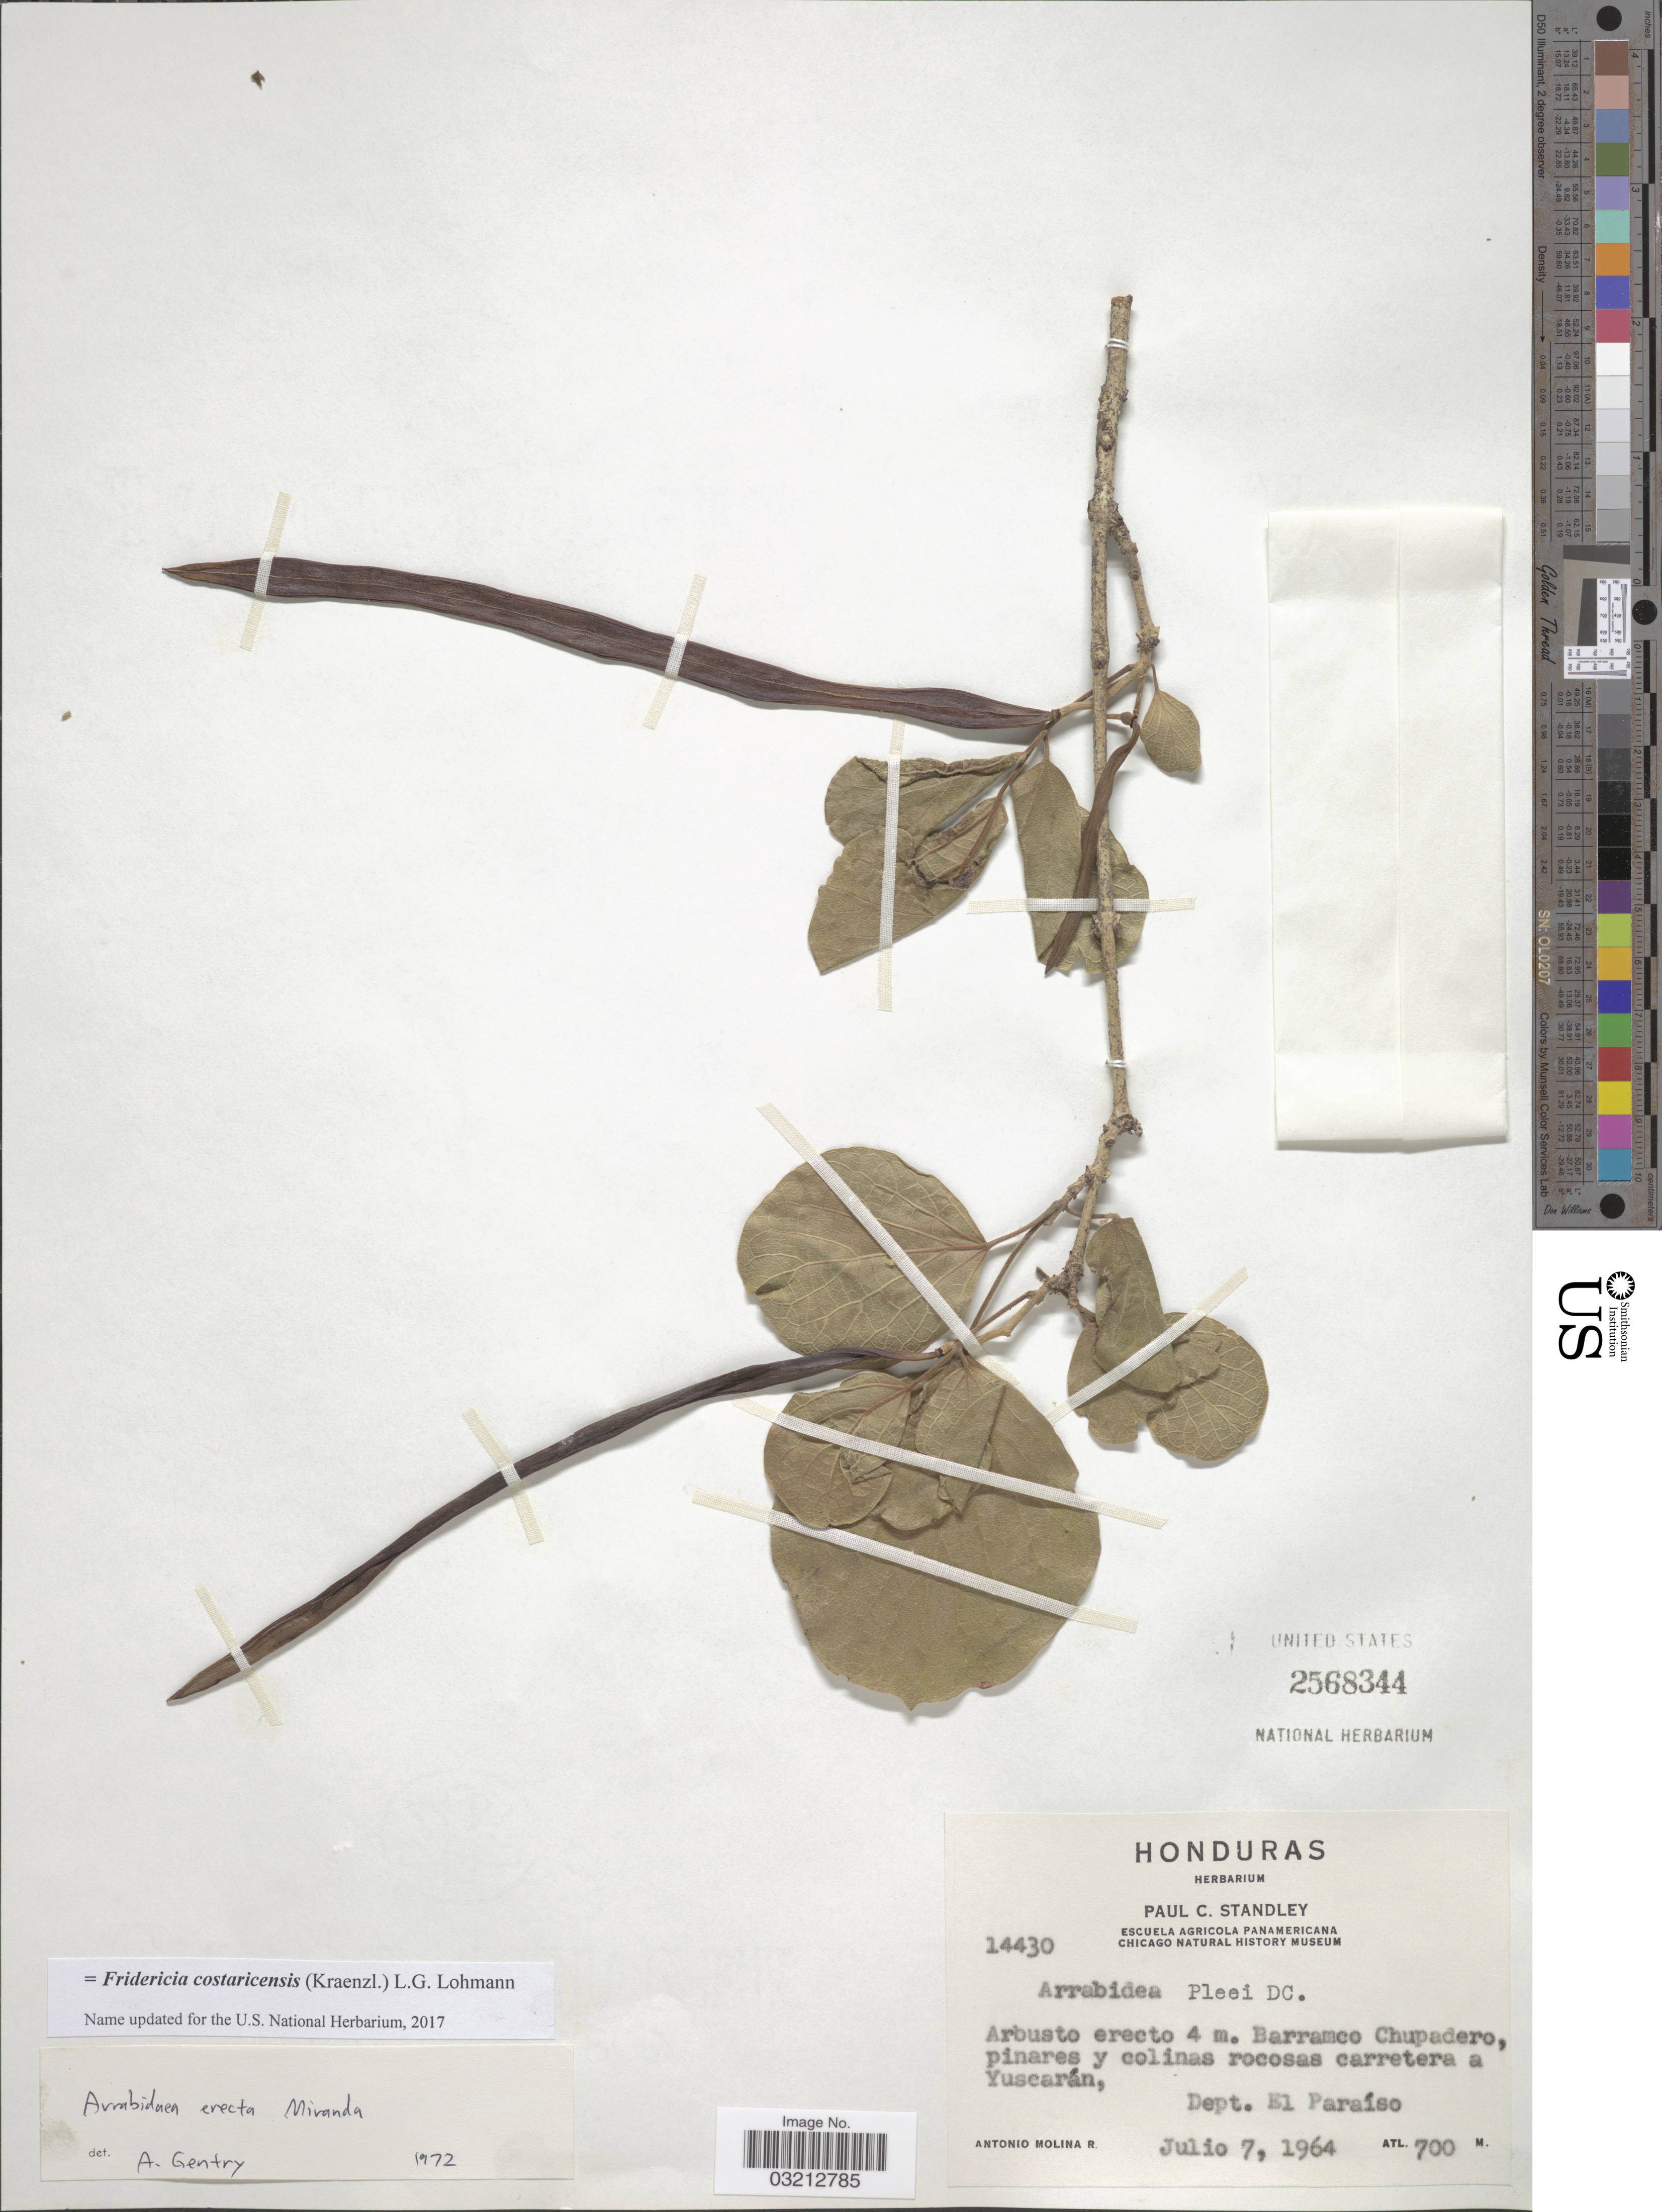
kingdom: Plantae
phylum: Tracheophyta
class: Magnoliopsida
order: Lamiales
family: Bignoniaceae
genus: Fridericia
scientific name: Fridericia costaricensis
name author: (Kraenzl.) L.G. Lohmann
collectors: A. Molina R.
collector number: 14430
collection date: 1964-07-07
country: Honduras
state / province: El Paraíso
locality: Barramco Chupadero, pinares y colinas rocosas carretera a Yuscarán, Dept. El Paraíso.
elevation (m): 700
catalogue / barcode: US 2568344